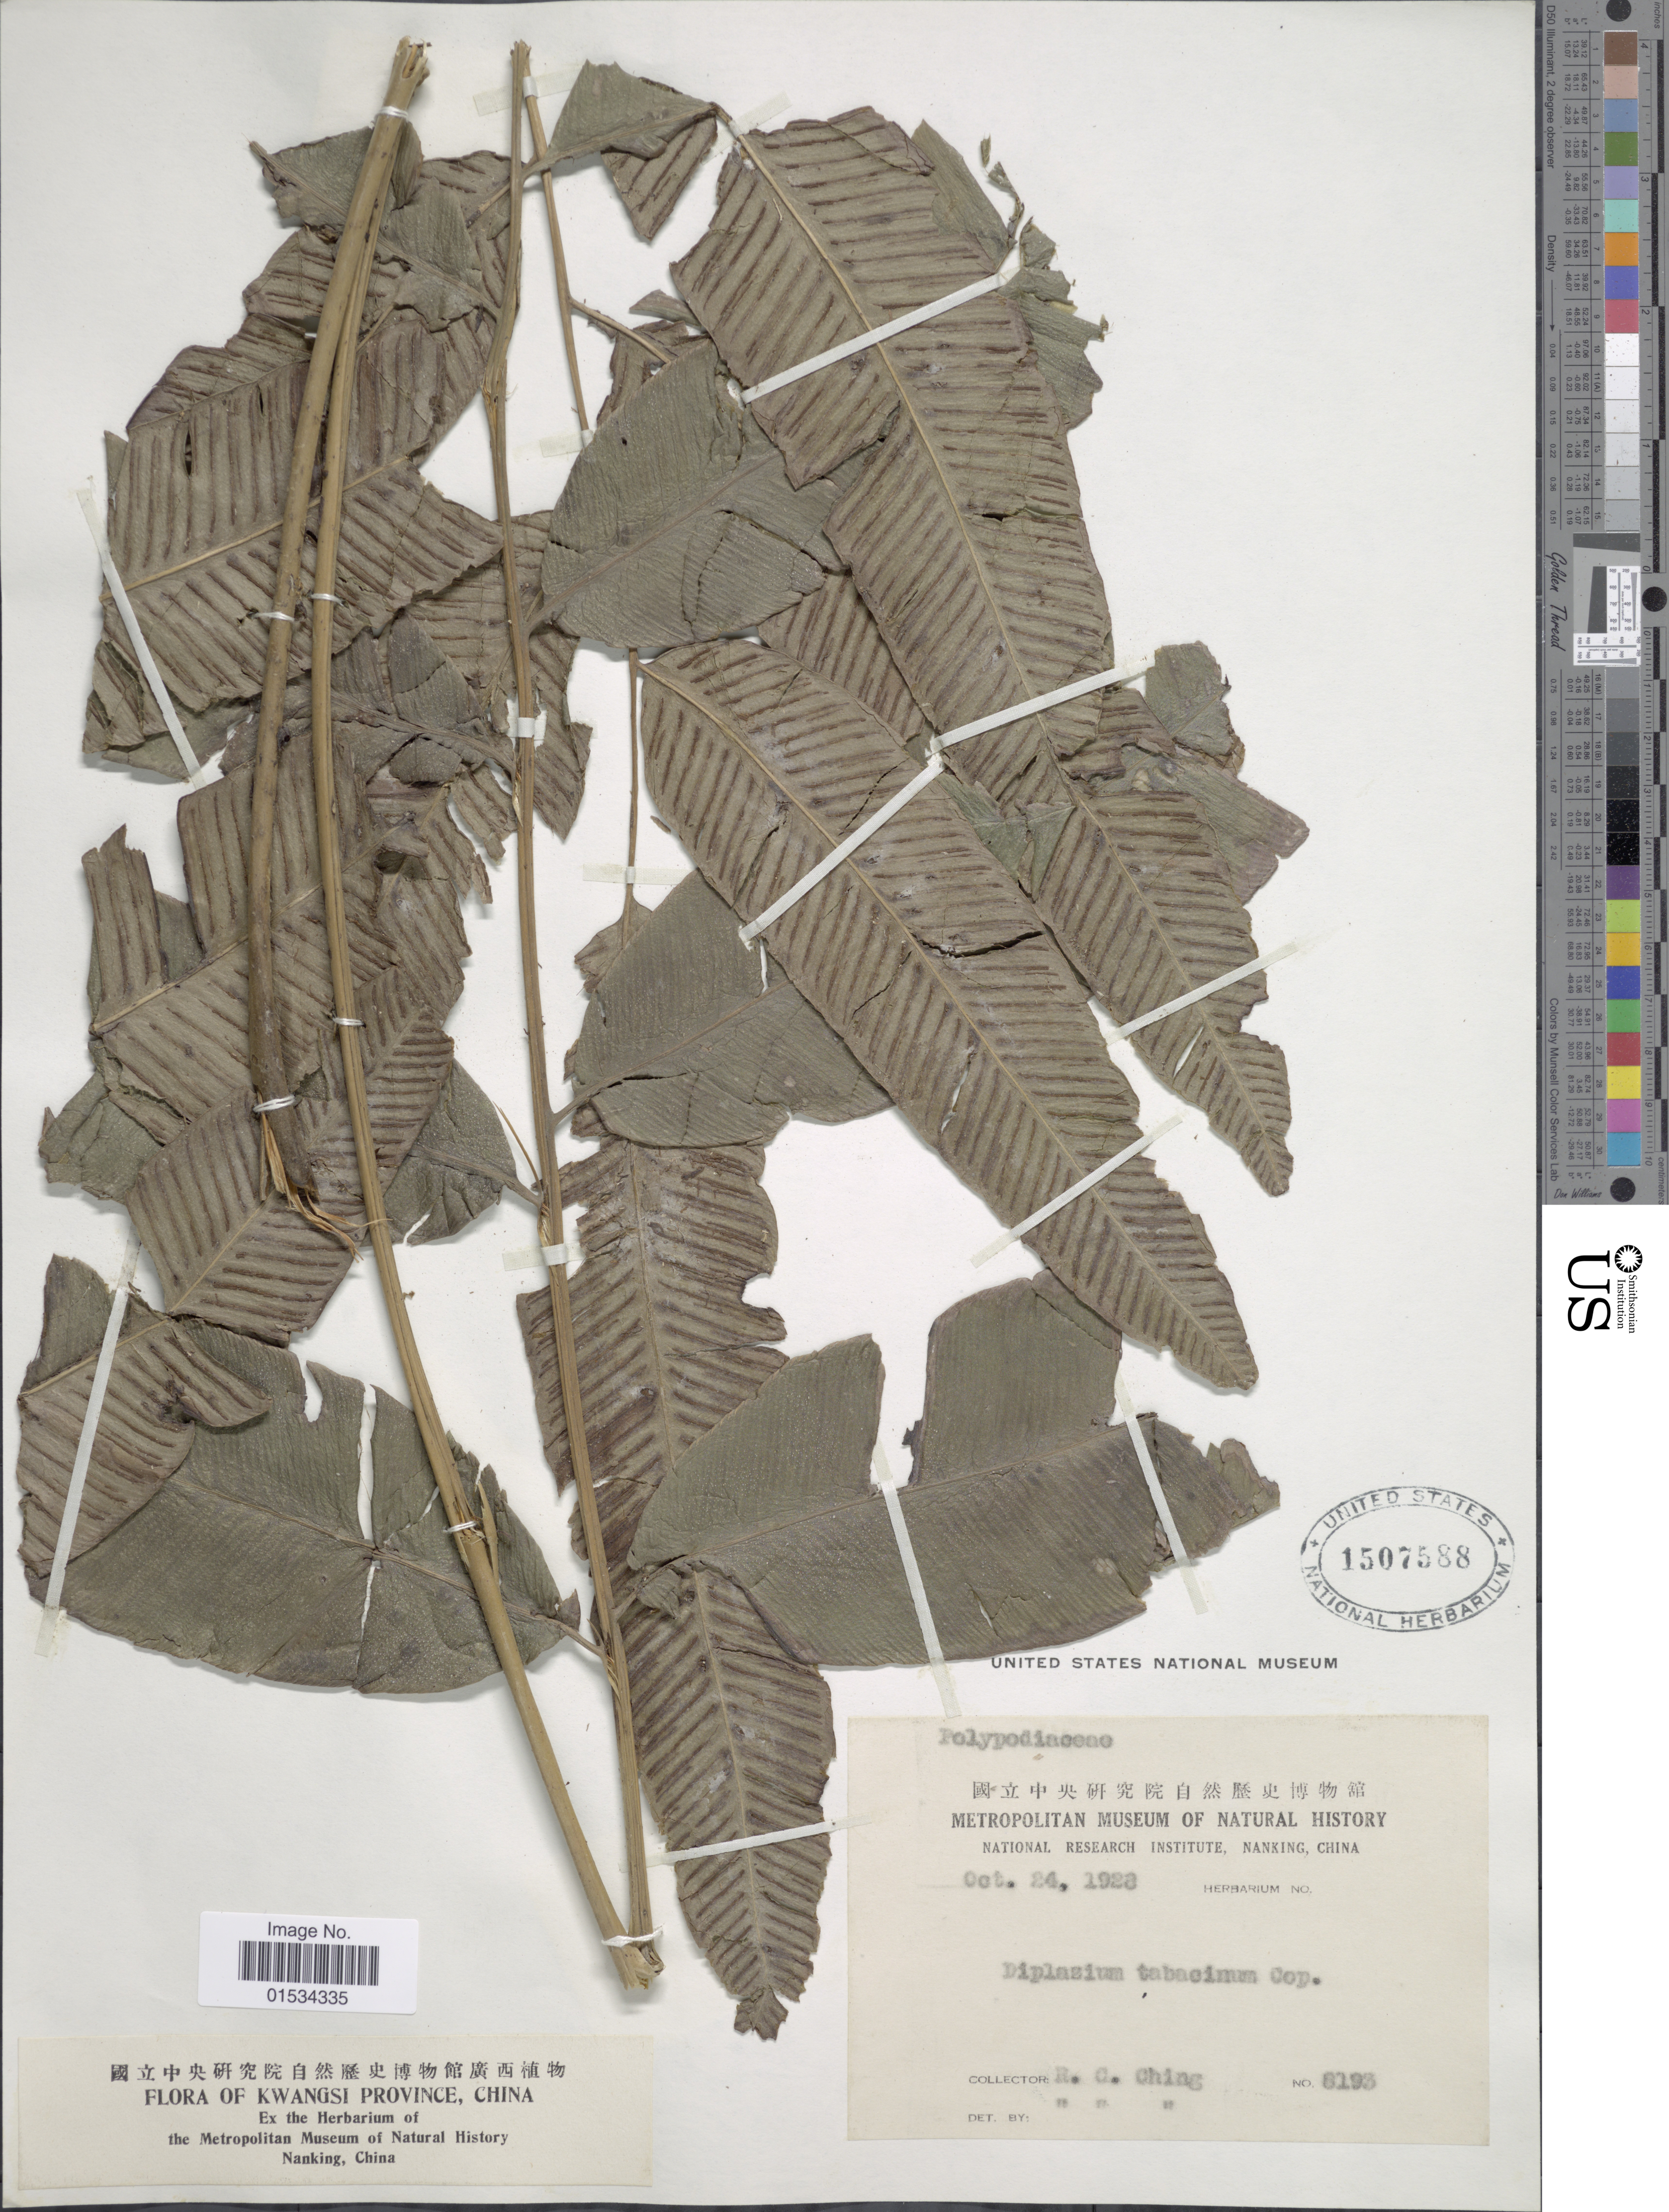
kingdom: Plantae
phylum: Tracheophyta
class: Polypodiopsida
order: Polypodiales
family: Athyriaceae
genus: Diplazium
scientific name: Diplazium tabacinum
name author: Copel.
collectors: R. C. Ching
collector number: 8193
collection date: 1923-10-24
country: China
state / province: Guangxi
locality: Kwangsi Province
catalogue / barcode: US 1507588